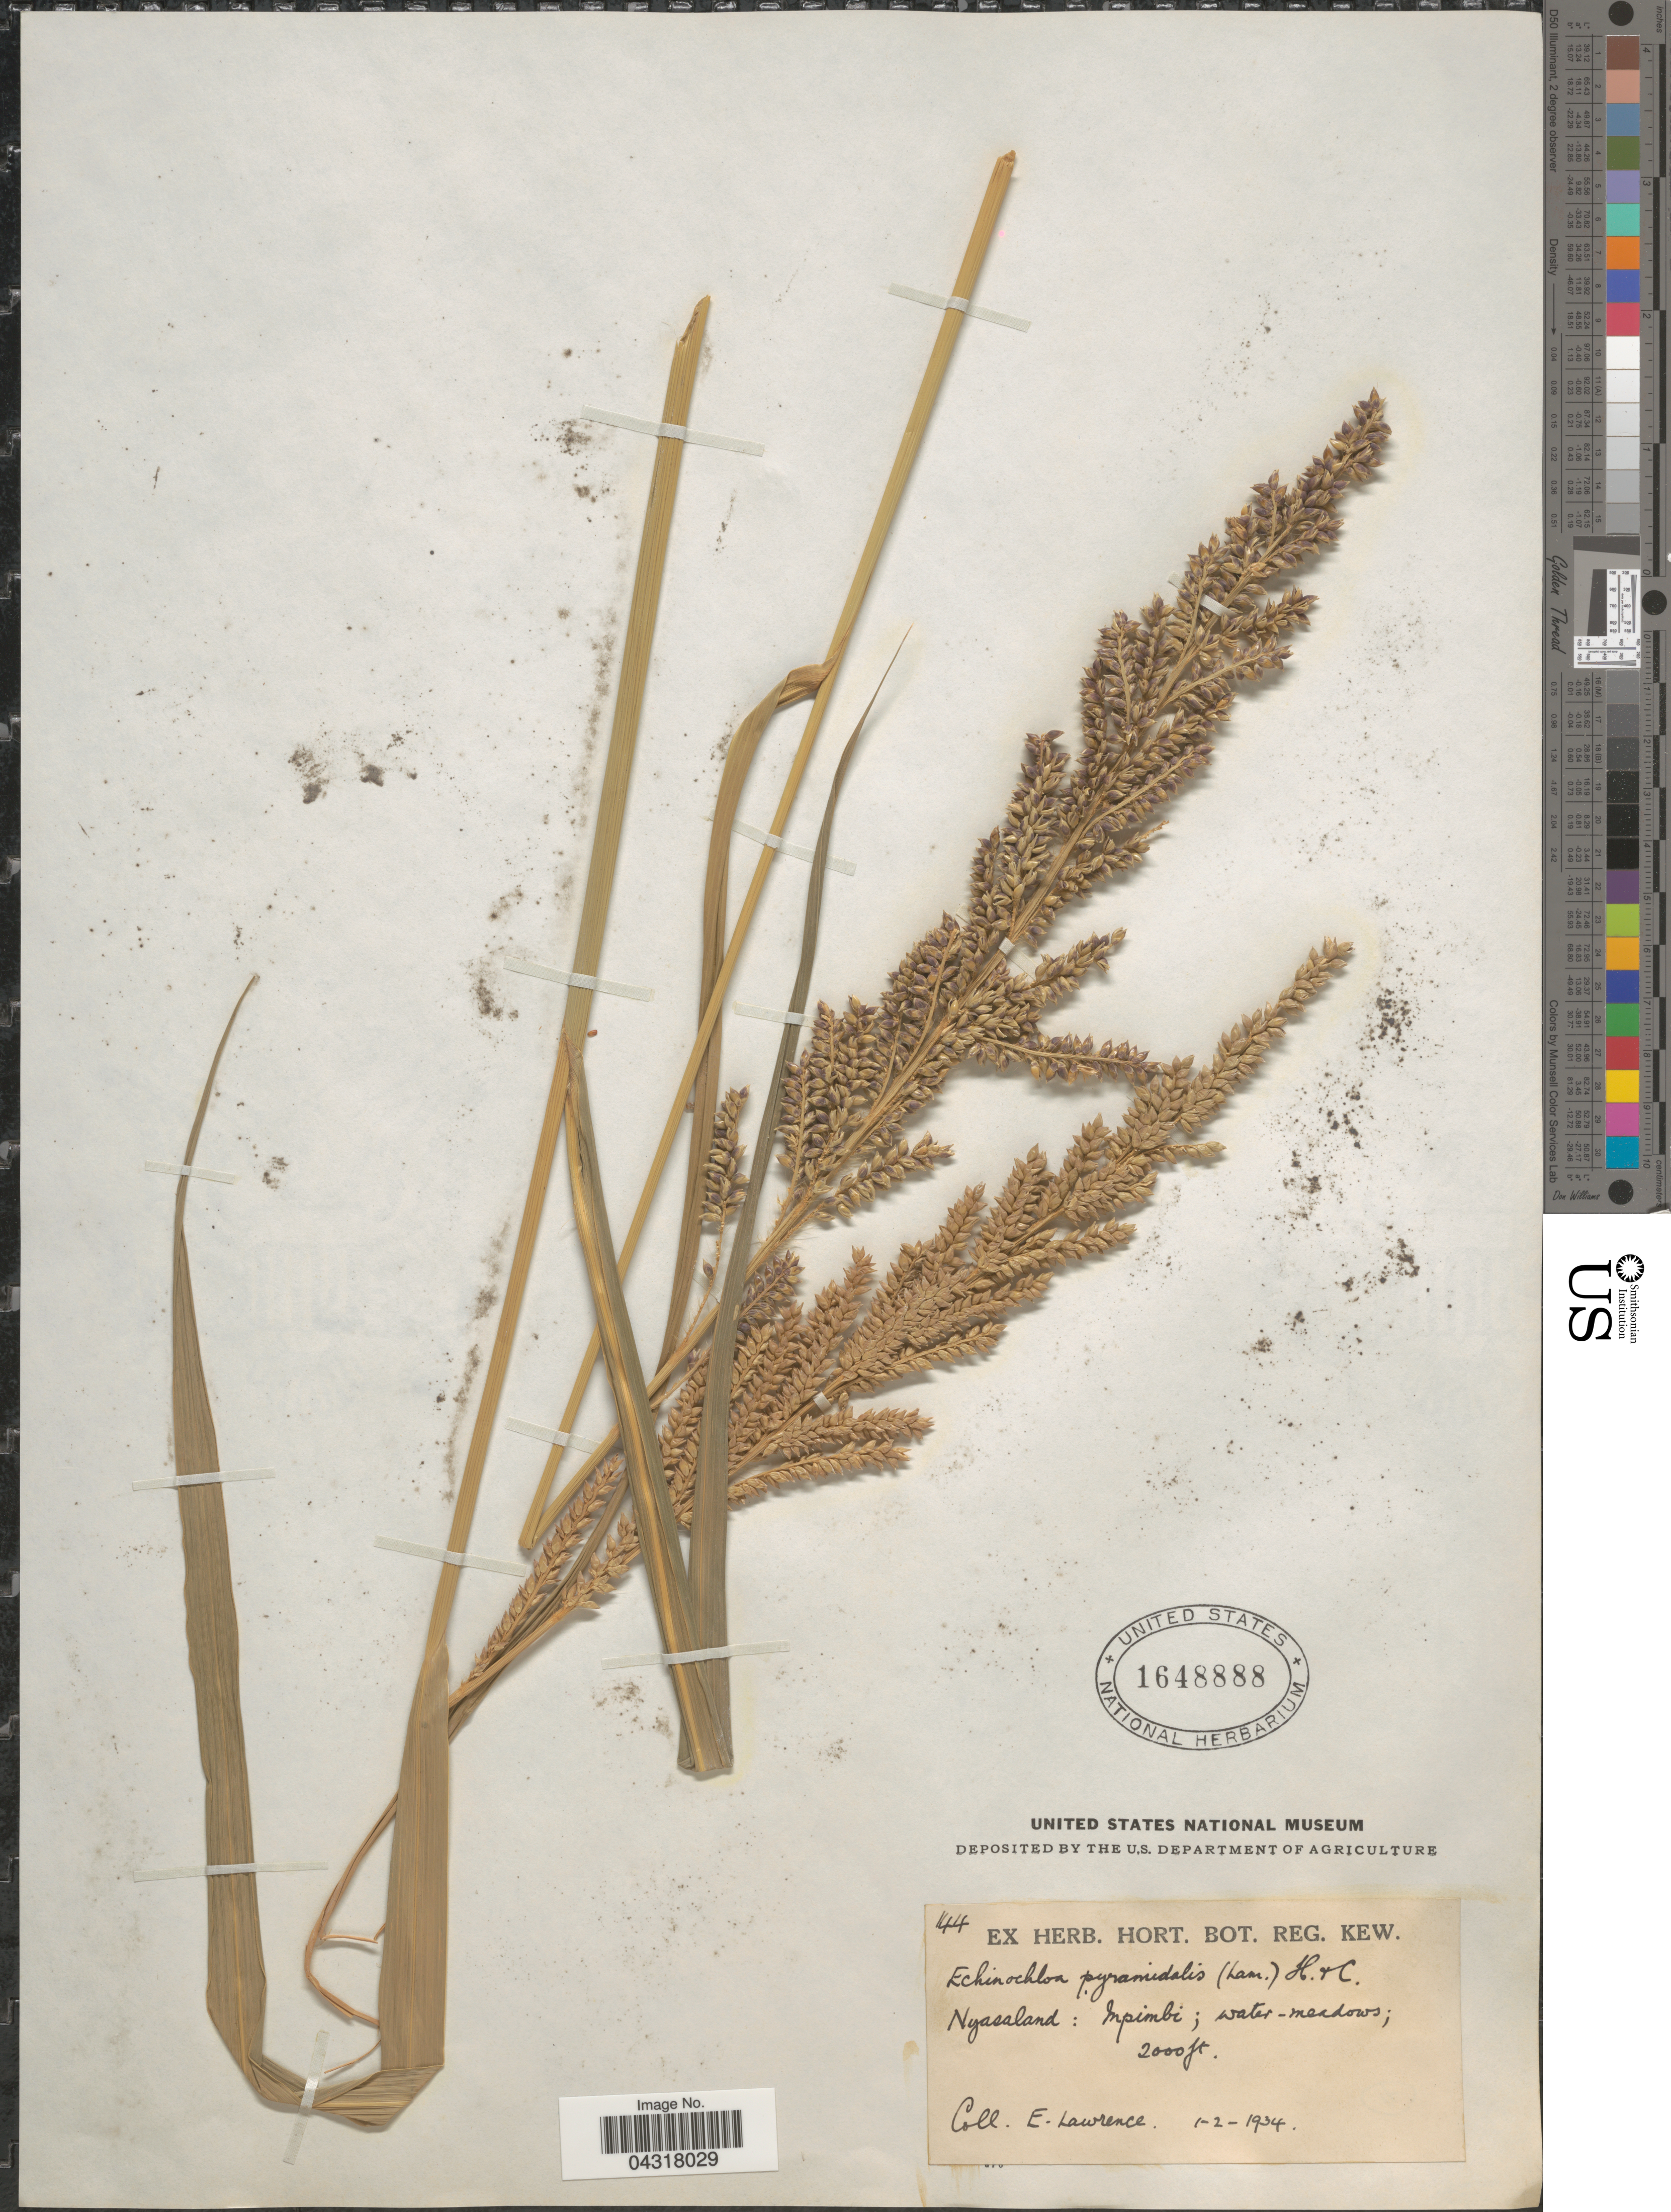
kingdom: Plantae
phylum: Tracheophyta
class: Liliopsida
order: Poales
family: Poaceae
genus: Echinochloa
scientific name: Echinochloa pyramidalis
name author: (Lam.) Hitchc. & Chase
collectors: E. Lawrence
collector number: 144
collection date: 1934-02-01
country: Malawi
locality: Nyasaland: Mpimbi.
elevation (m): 610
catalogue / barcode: US 1648888